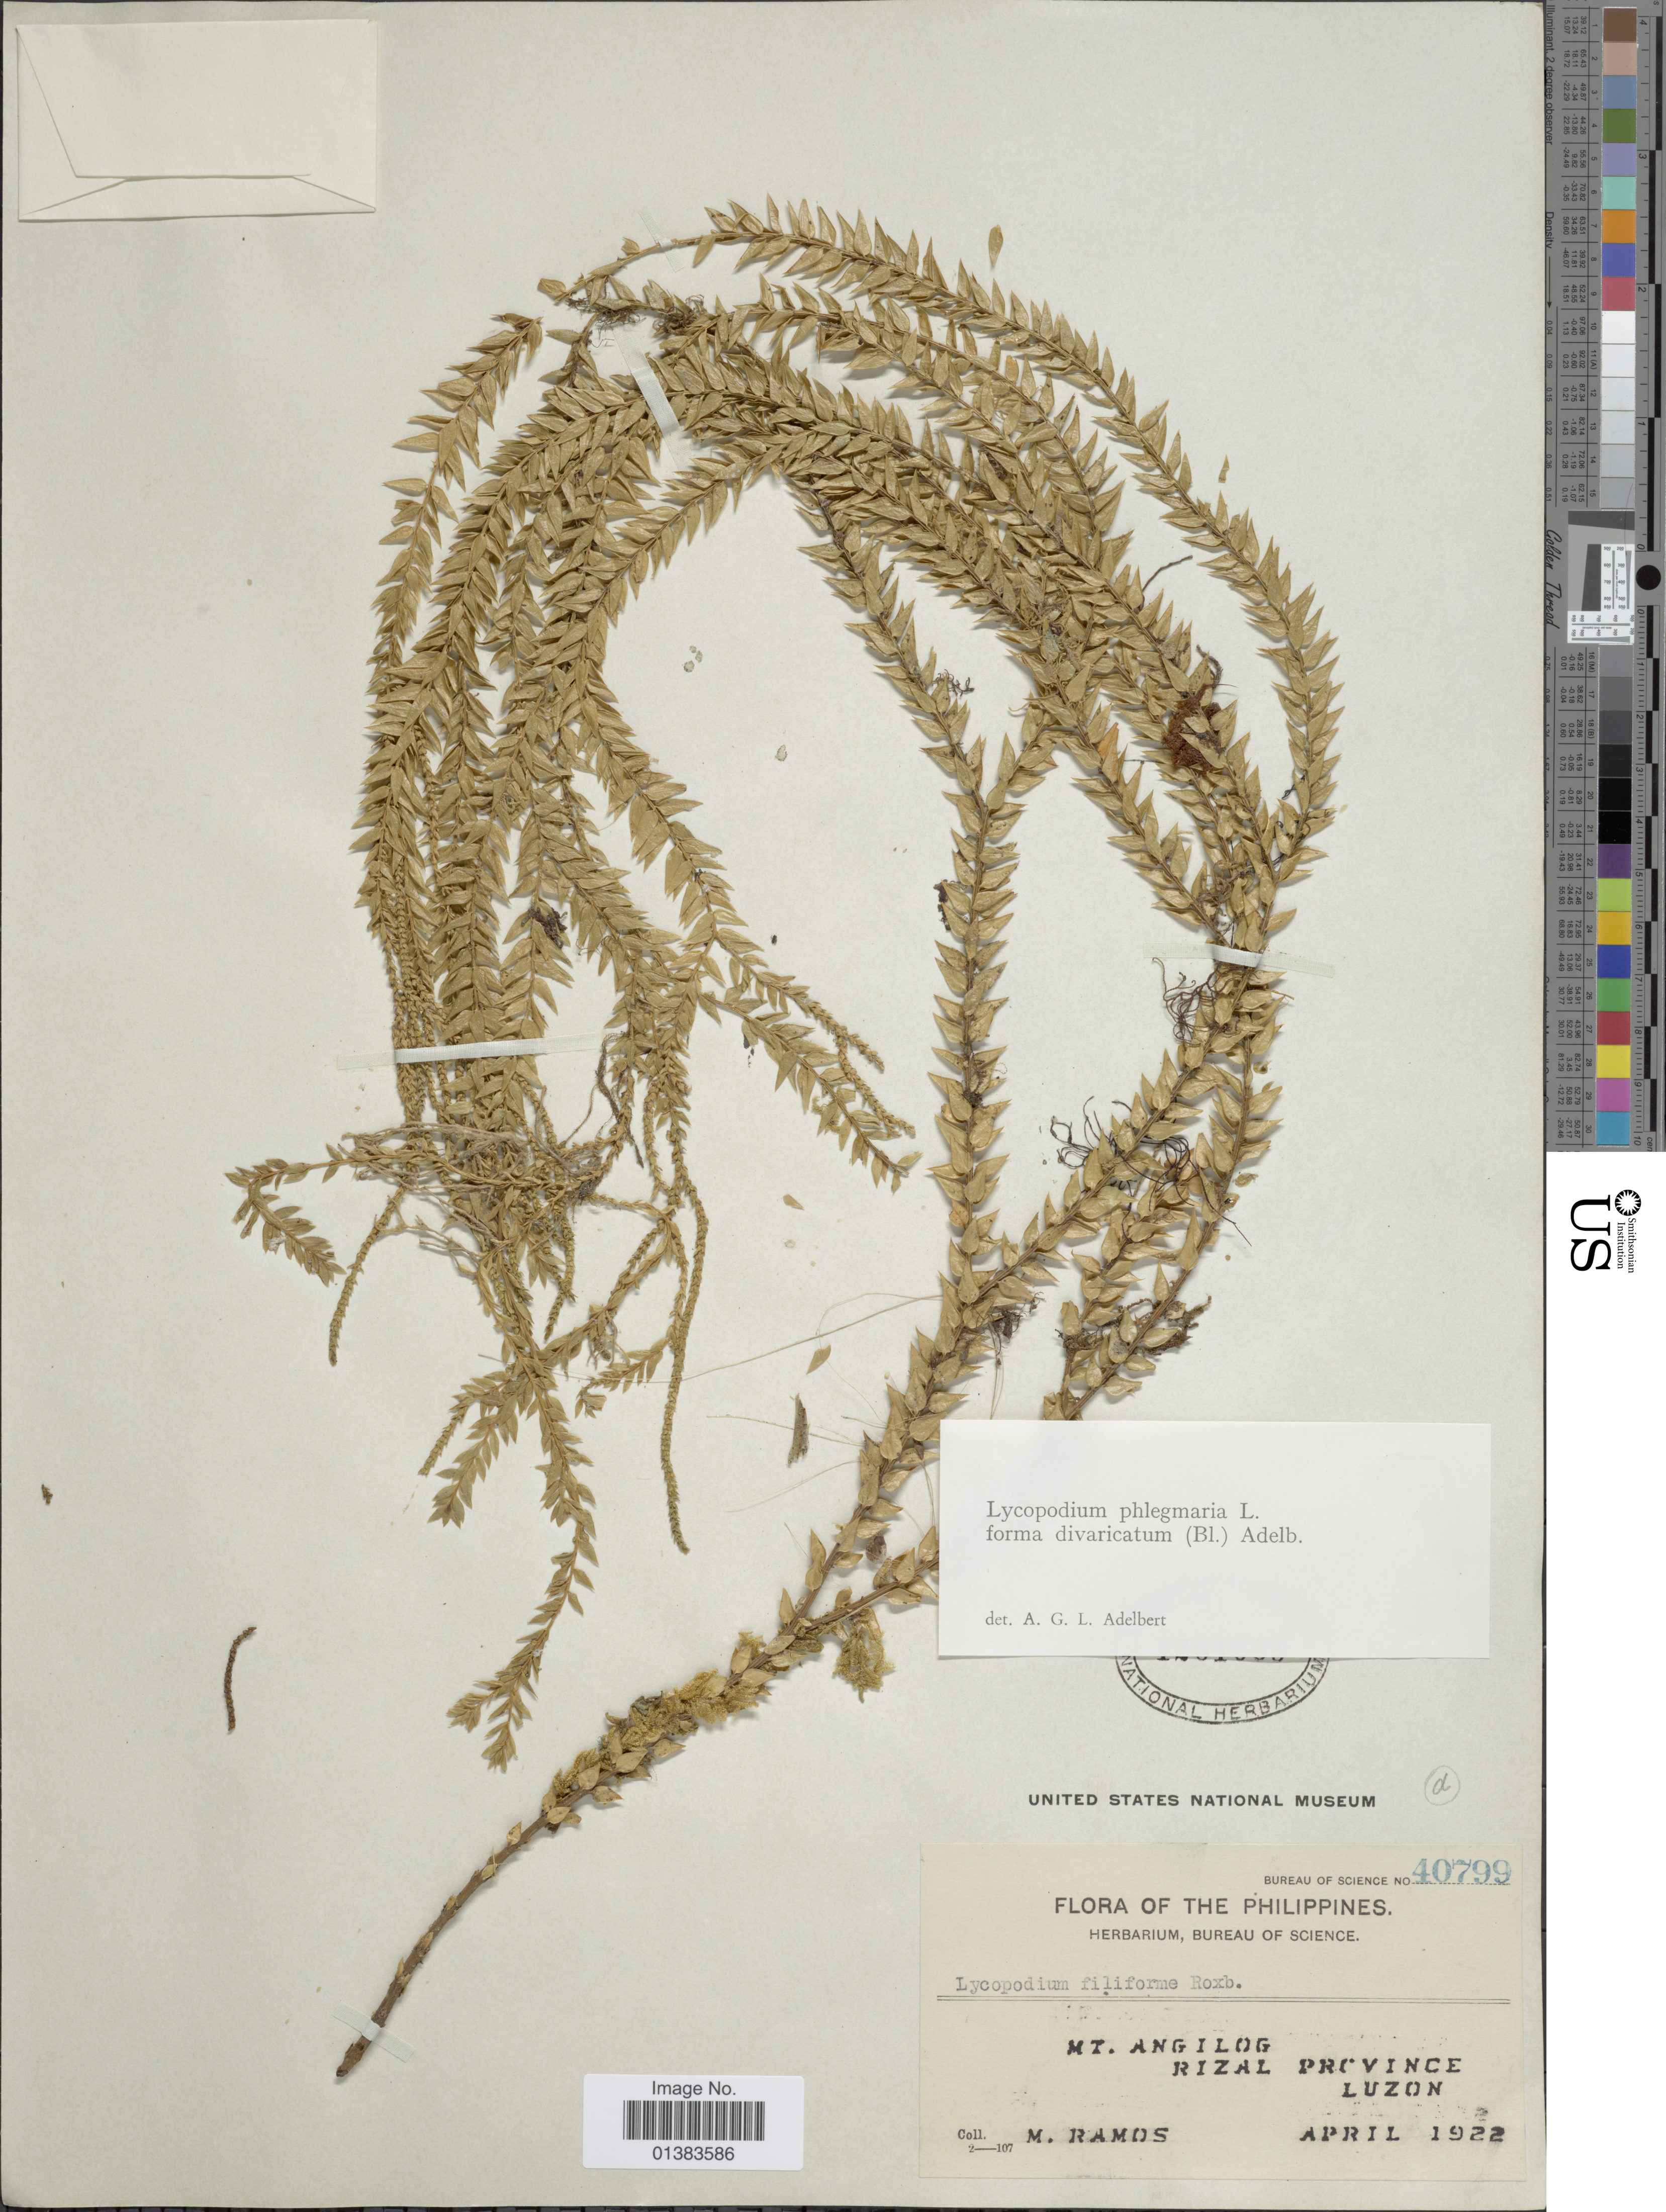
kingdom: Plantae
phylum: Tracheophyta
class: Lycopodiopsida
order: Lycopodiales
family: Lycopodiaceae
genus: Phlegmariurus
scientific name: Phlegmariurus banayanicus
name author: (Herter) A. R. Field & Bostock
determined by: Field, A. R.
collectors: M. Ramos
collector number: Bureau of Science 40799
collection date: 1922-04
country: Philippines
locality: Mt. Angilog, Rizal Province, Luzon